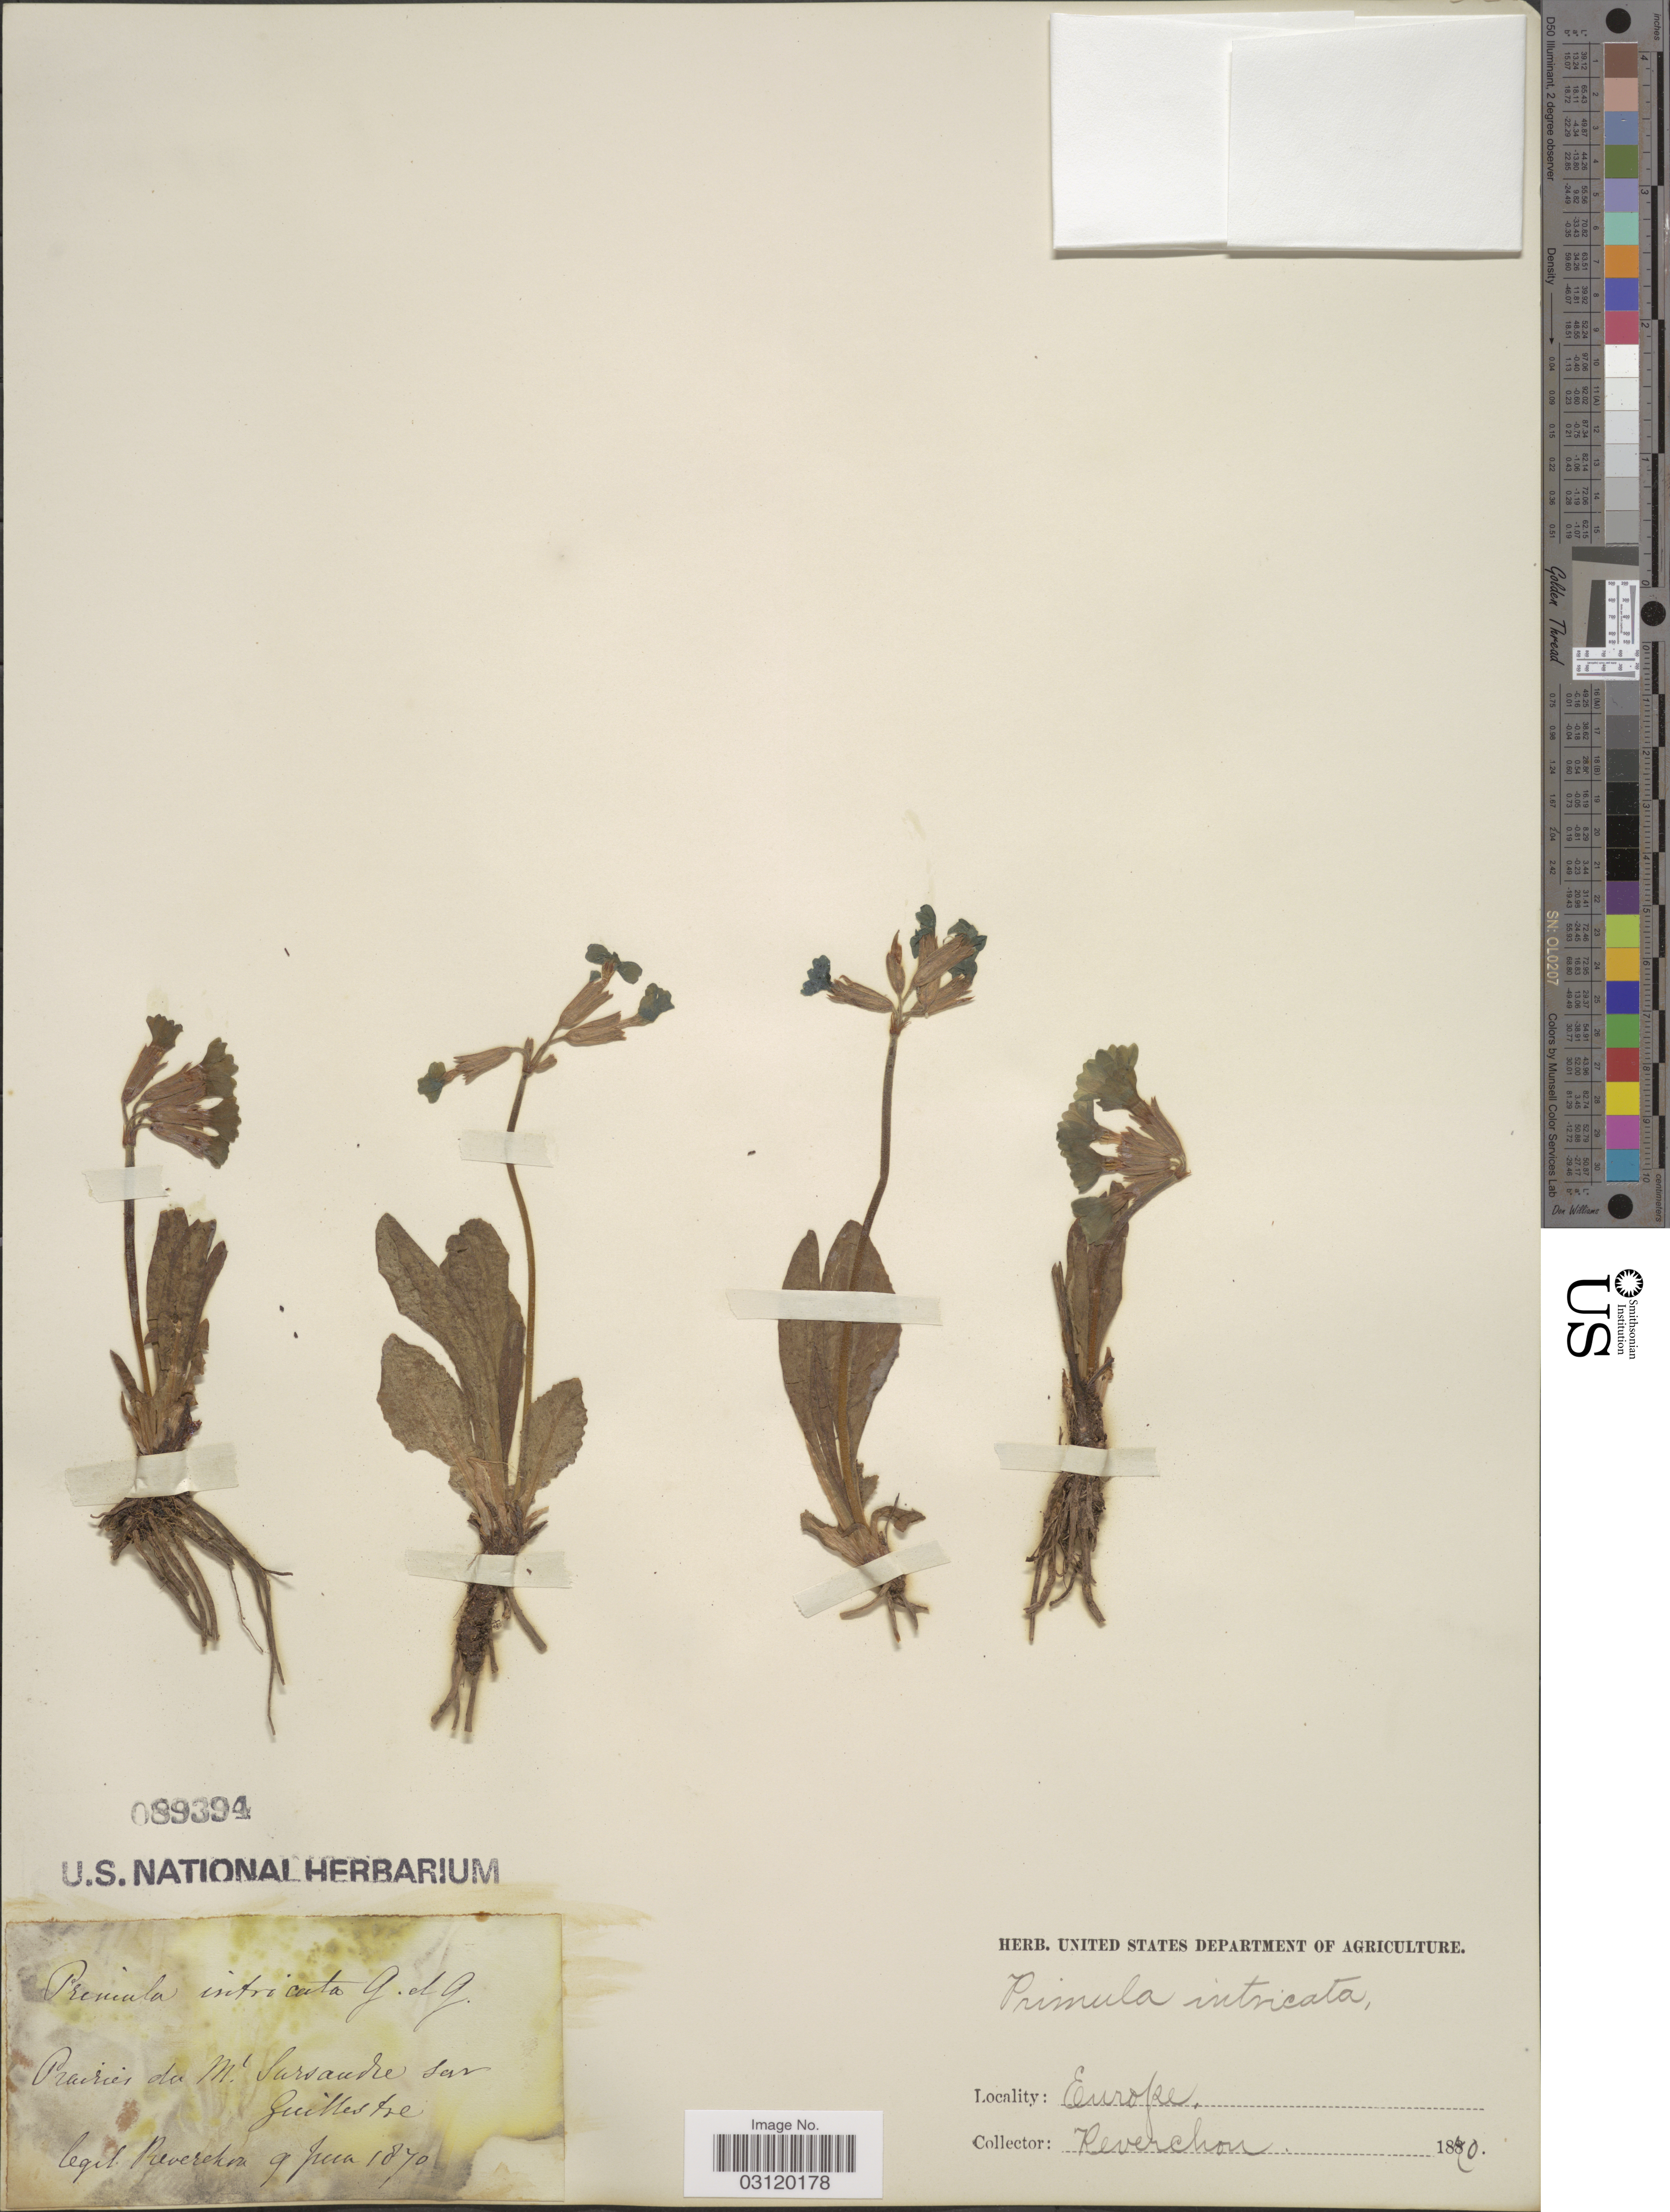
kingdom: Plantae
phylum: Tracheophyta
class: Magnoliopsida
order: Ericales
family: Primulaceae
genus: Primula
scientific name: Primula intricata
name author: Gren. & Godr.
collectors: -. Reverchon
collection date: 1870-06-09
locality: Europe, Prairies du M'Sursaude sar Guillestre [interpreted].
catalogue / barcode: US 89394